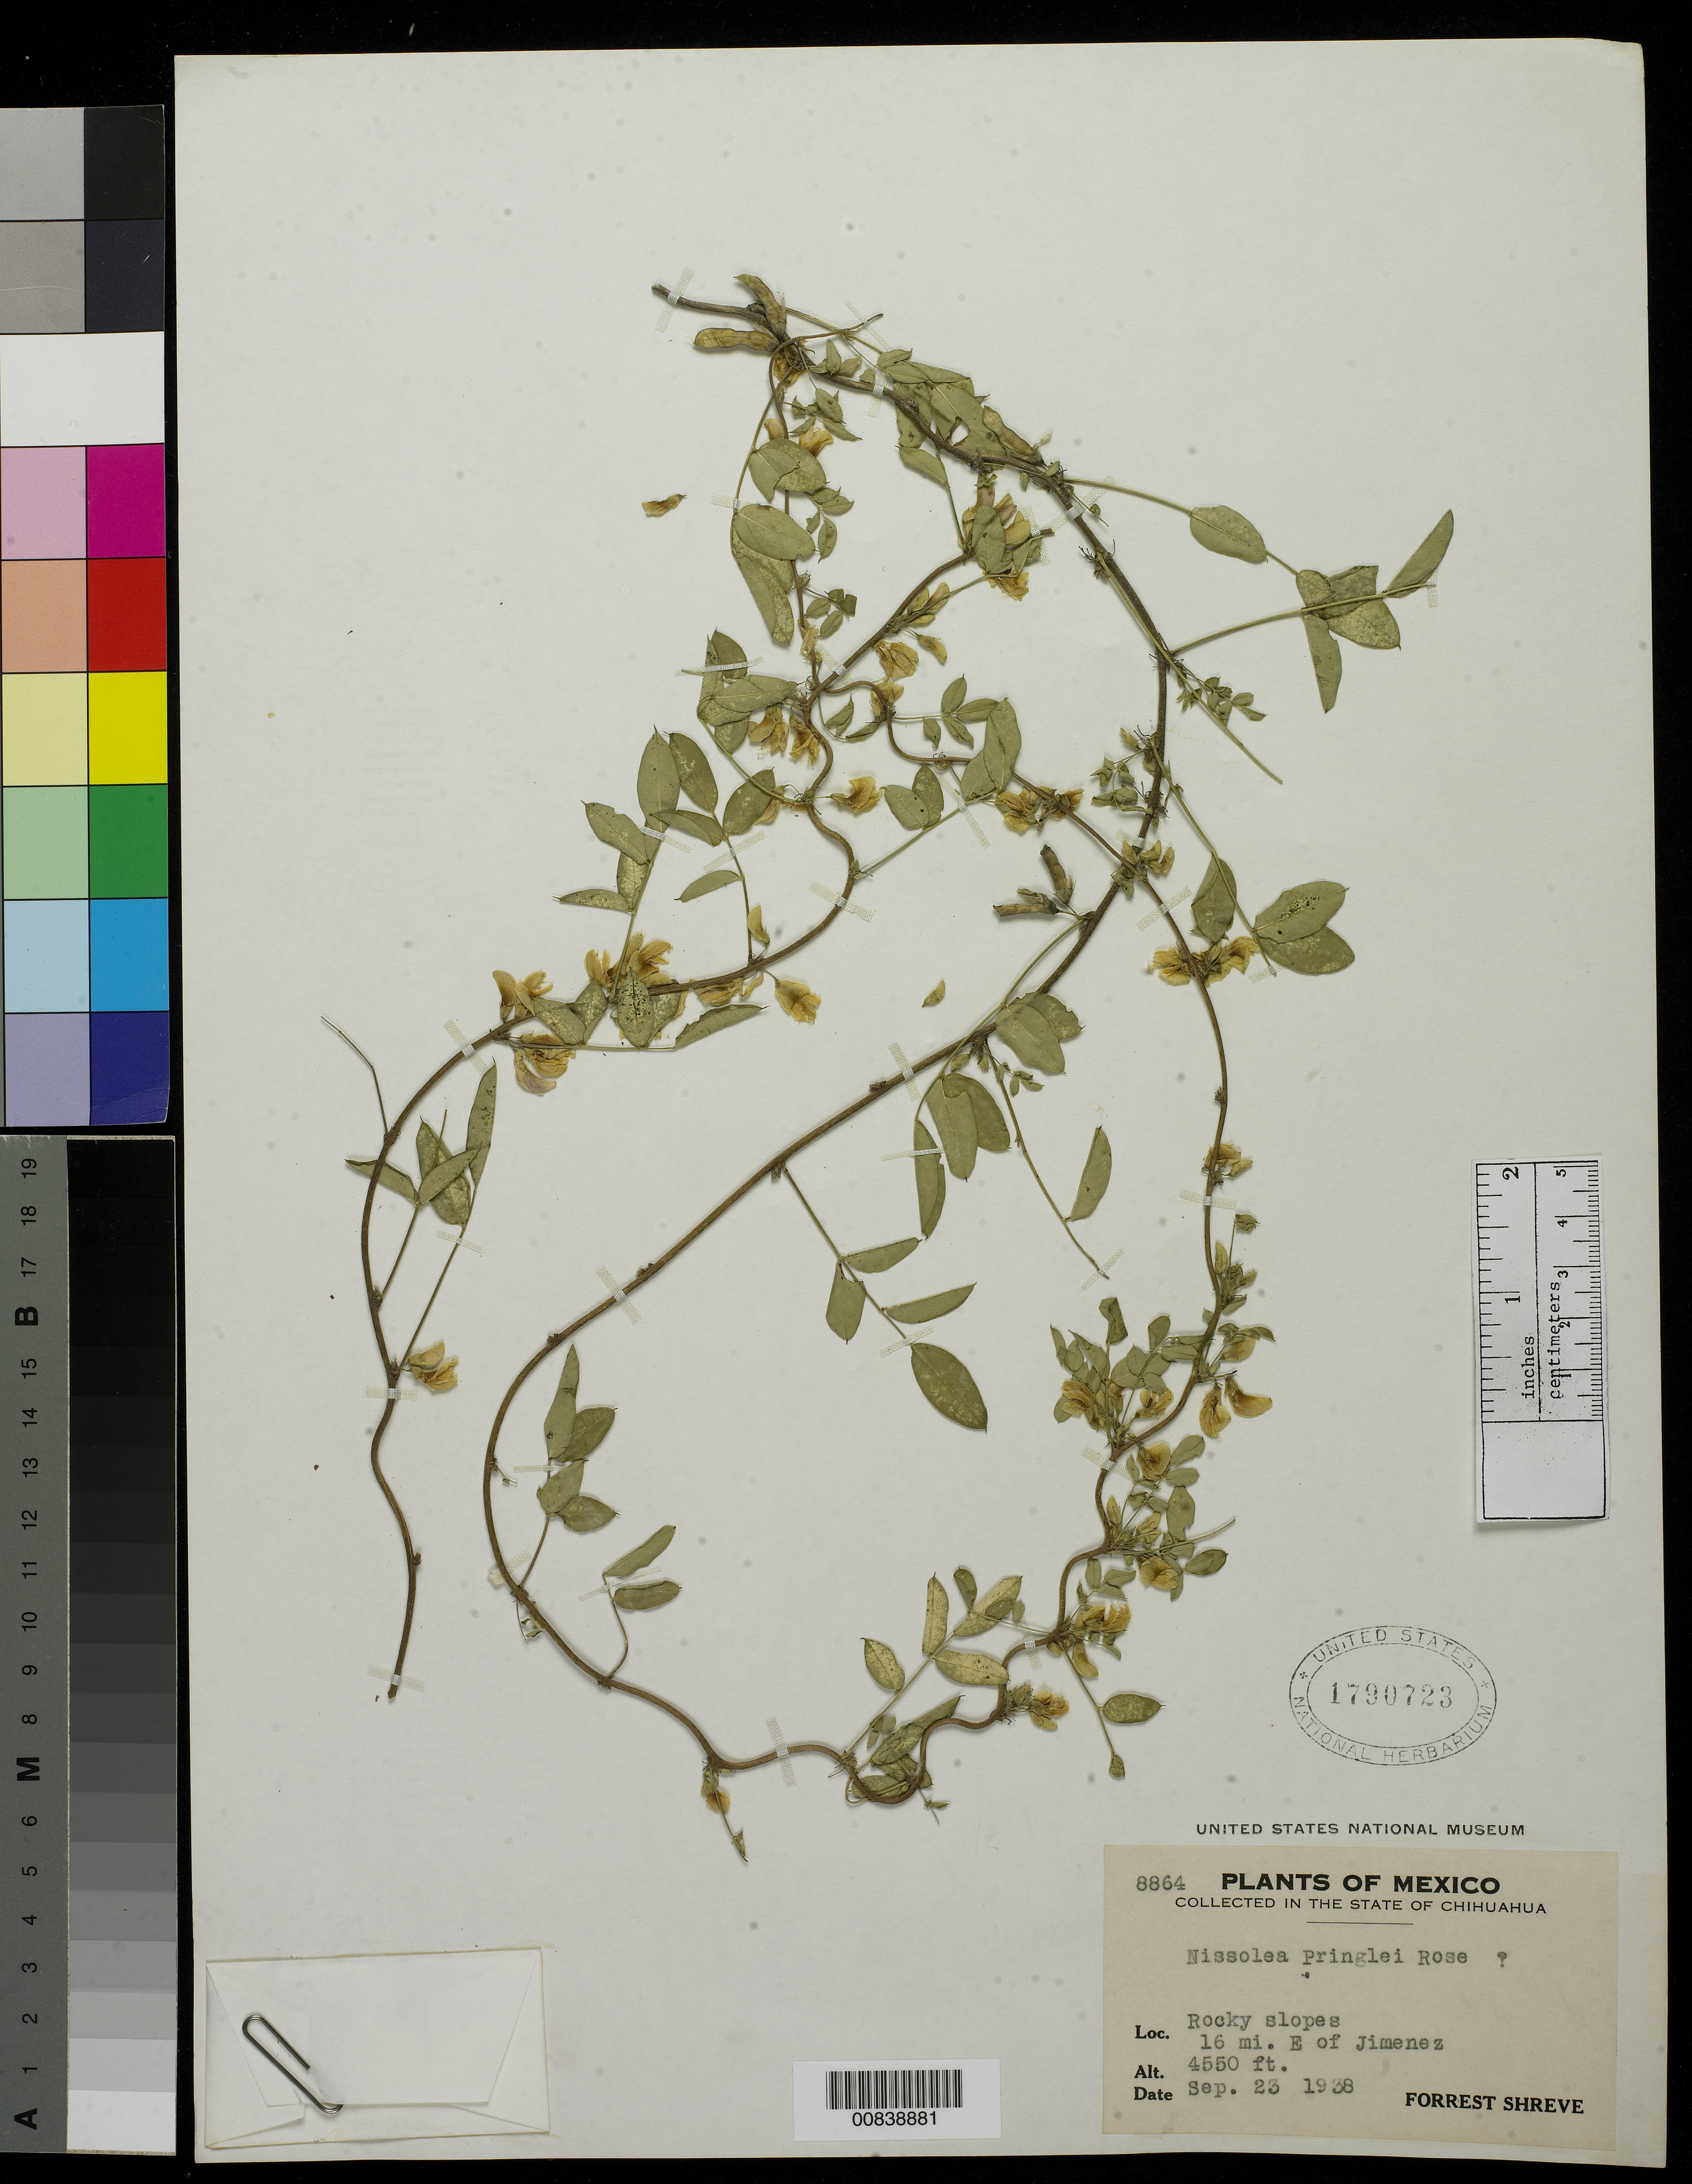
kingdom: Plantae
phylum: Tracheophyta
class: Magnoliopsida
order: Fabales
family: Fabaceae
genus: Nissolia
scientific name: Nissolia pringlei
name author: Rose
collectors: F. Shreve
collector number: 8864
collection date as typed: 23 Sep 1938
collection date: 1938-09-23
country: Mexico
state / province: Chihuahua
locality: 16 mi. E of Jiménez.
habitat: Rocky slopes.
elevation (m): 1387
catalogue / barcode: US 1790723